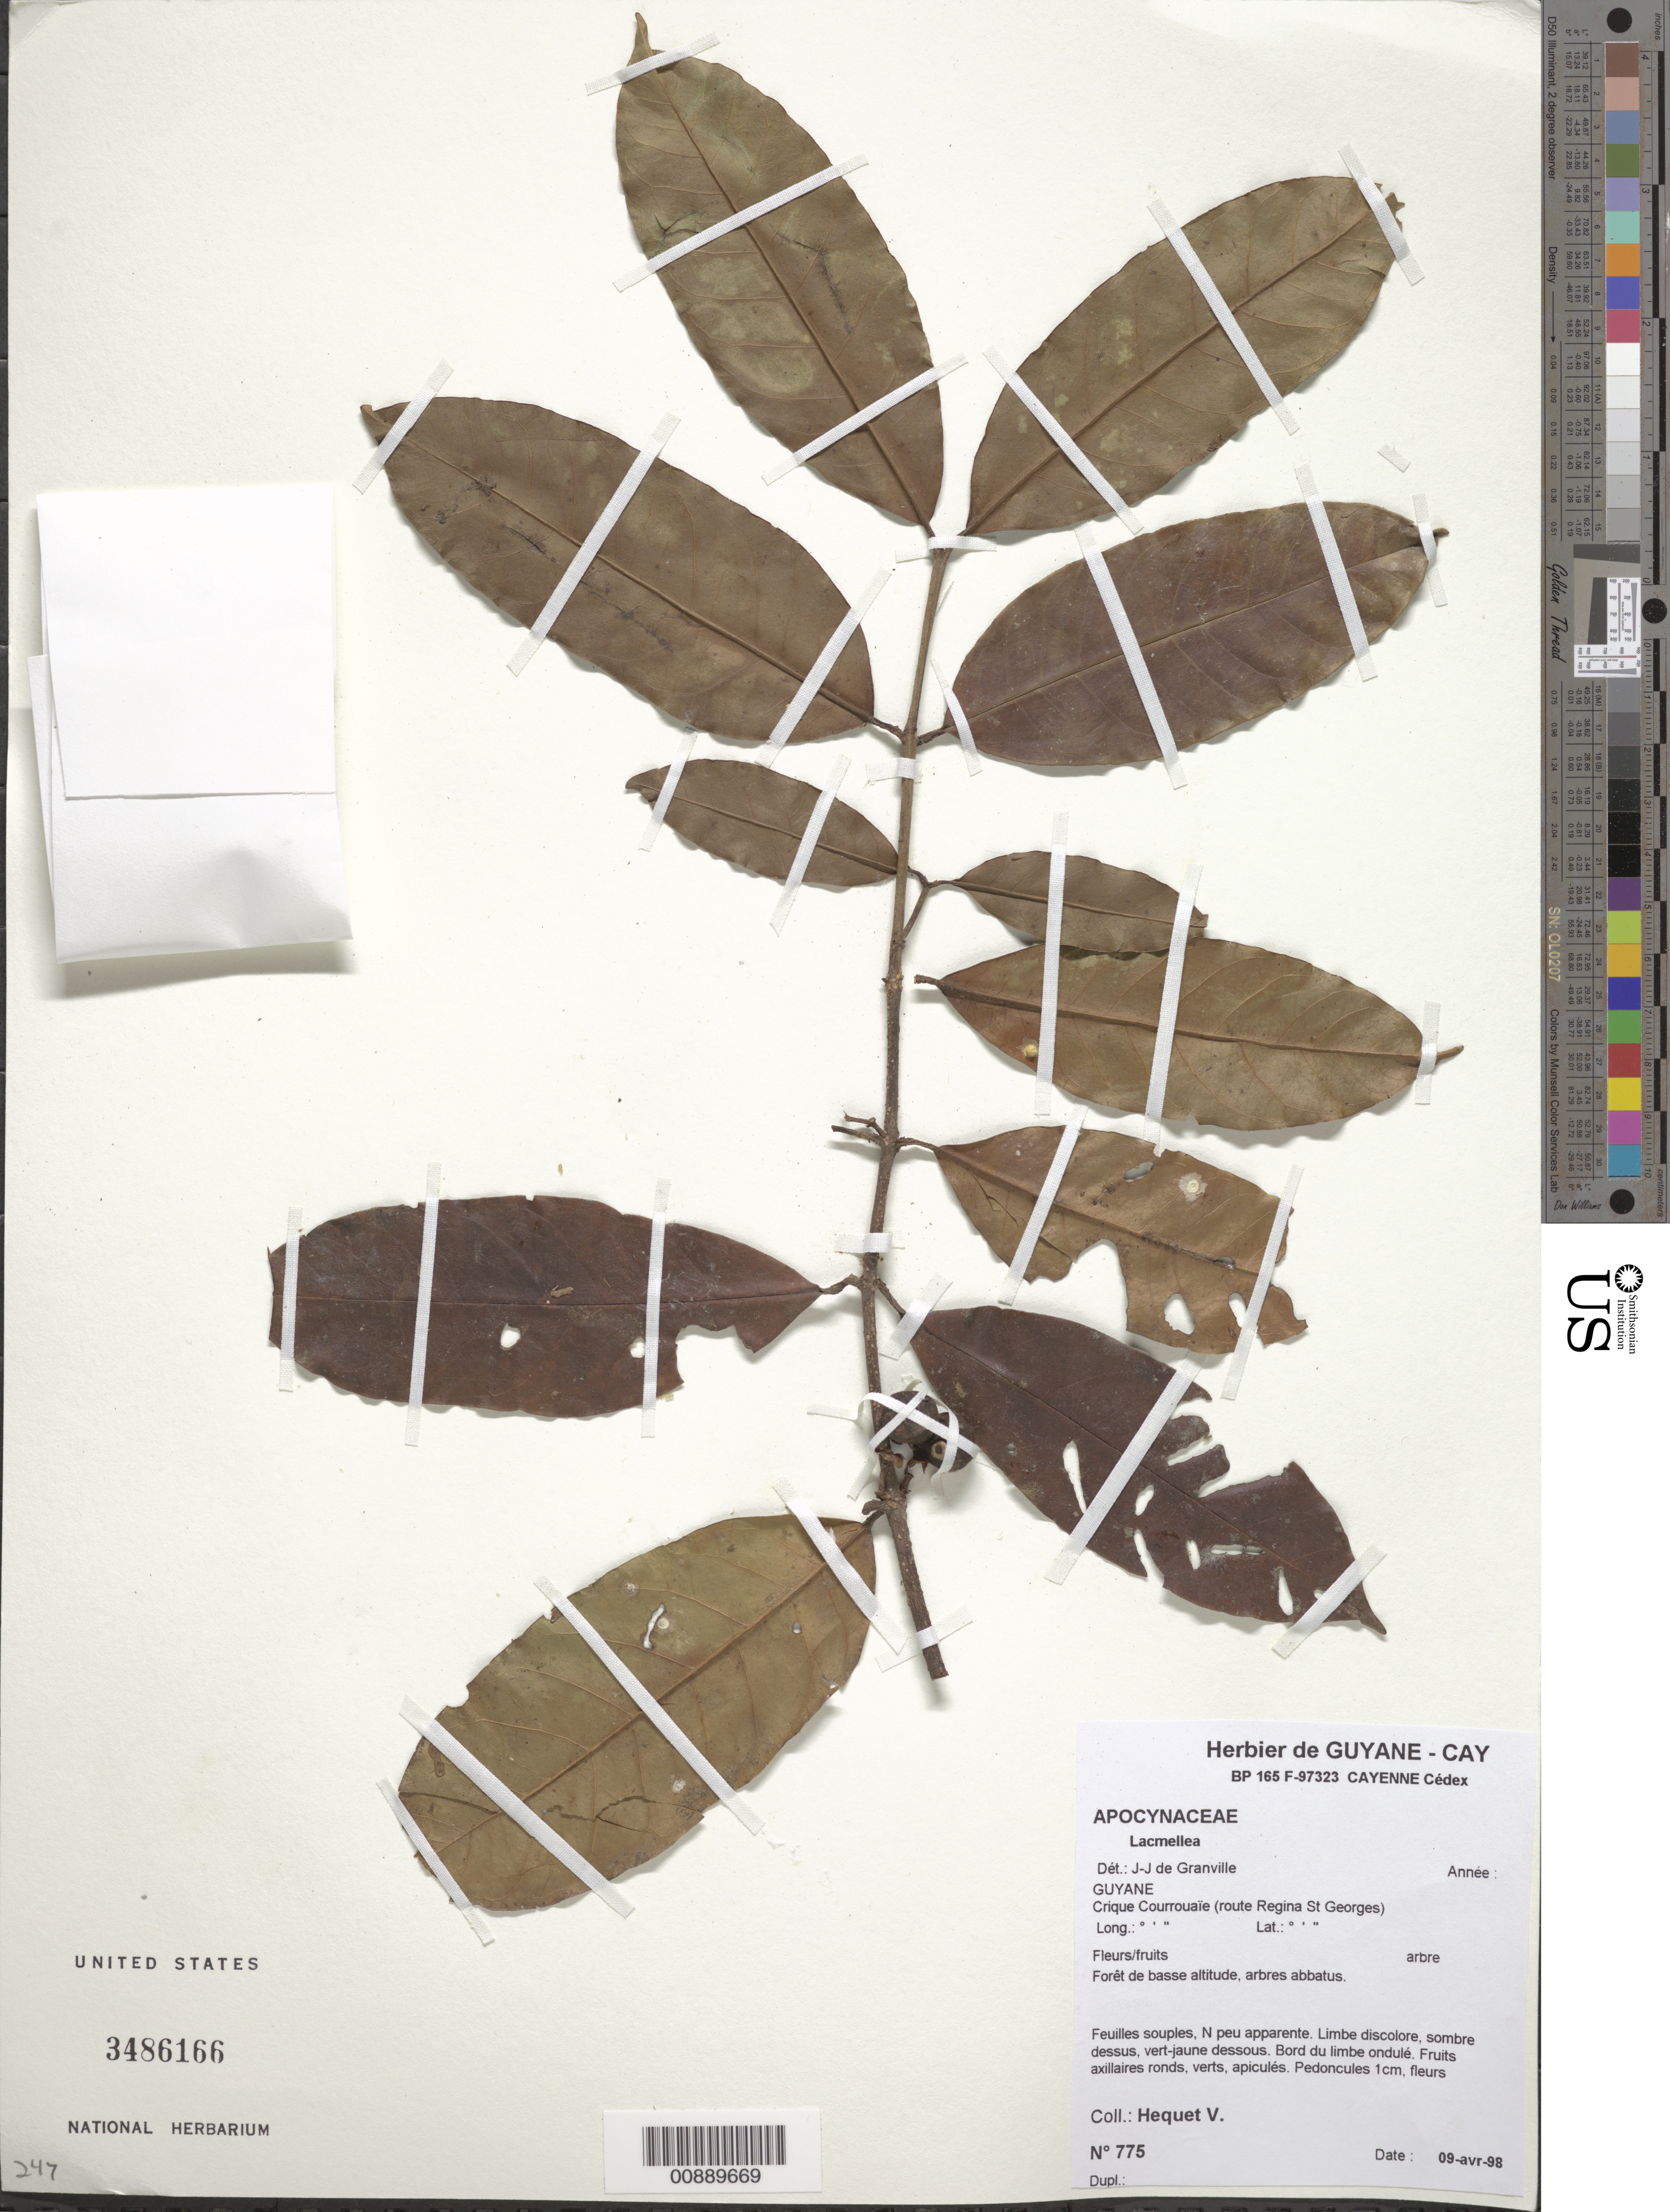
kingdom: Plantae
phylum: Tracheophyta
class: Magnoliopsida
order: Gentianales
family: Apocynaceae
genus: Lacmellea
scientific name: Lacmellea sp.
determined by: Granville, J. J. de, (CAY), Institut de Recherche pour le Developpement (IRD) (FRENCH GUIANA)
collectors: V. Hequet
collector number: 775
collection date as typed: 9-Apr-98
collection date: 1998-04-09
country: French Guiana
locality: Crique Courrouaïe, route Regina St. Georges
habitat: Forêt de basse altitude, arbres abbatus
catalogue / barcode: US 3486166